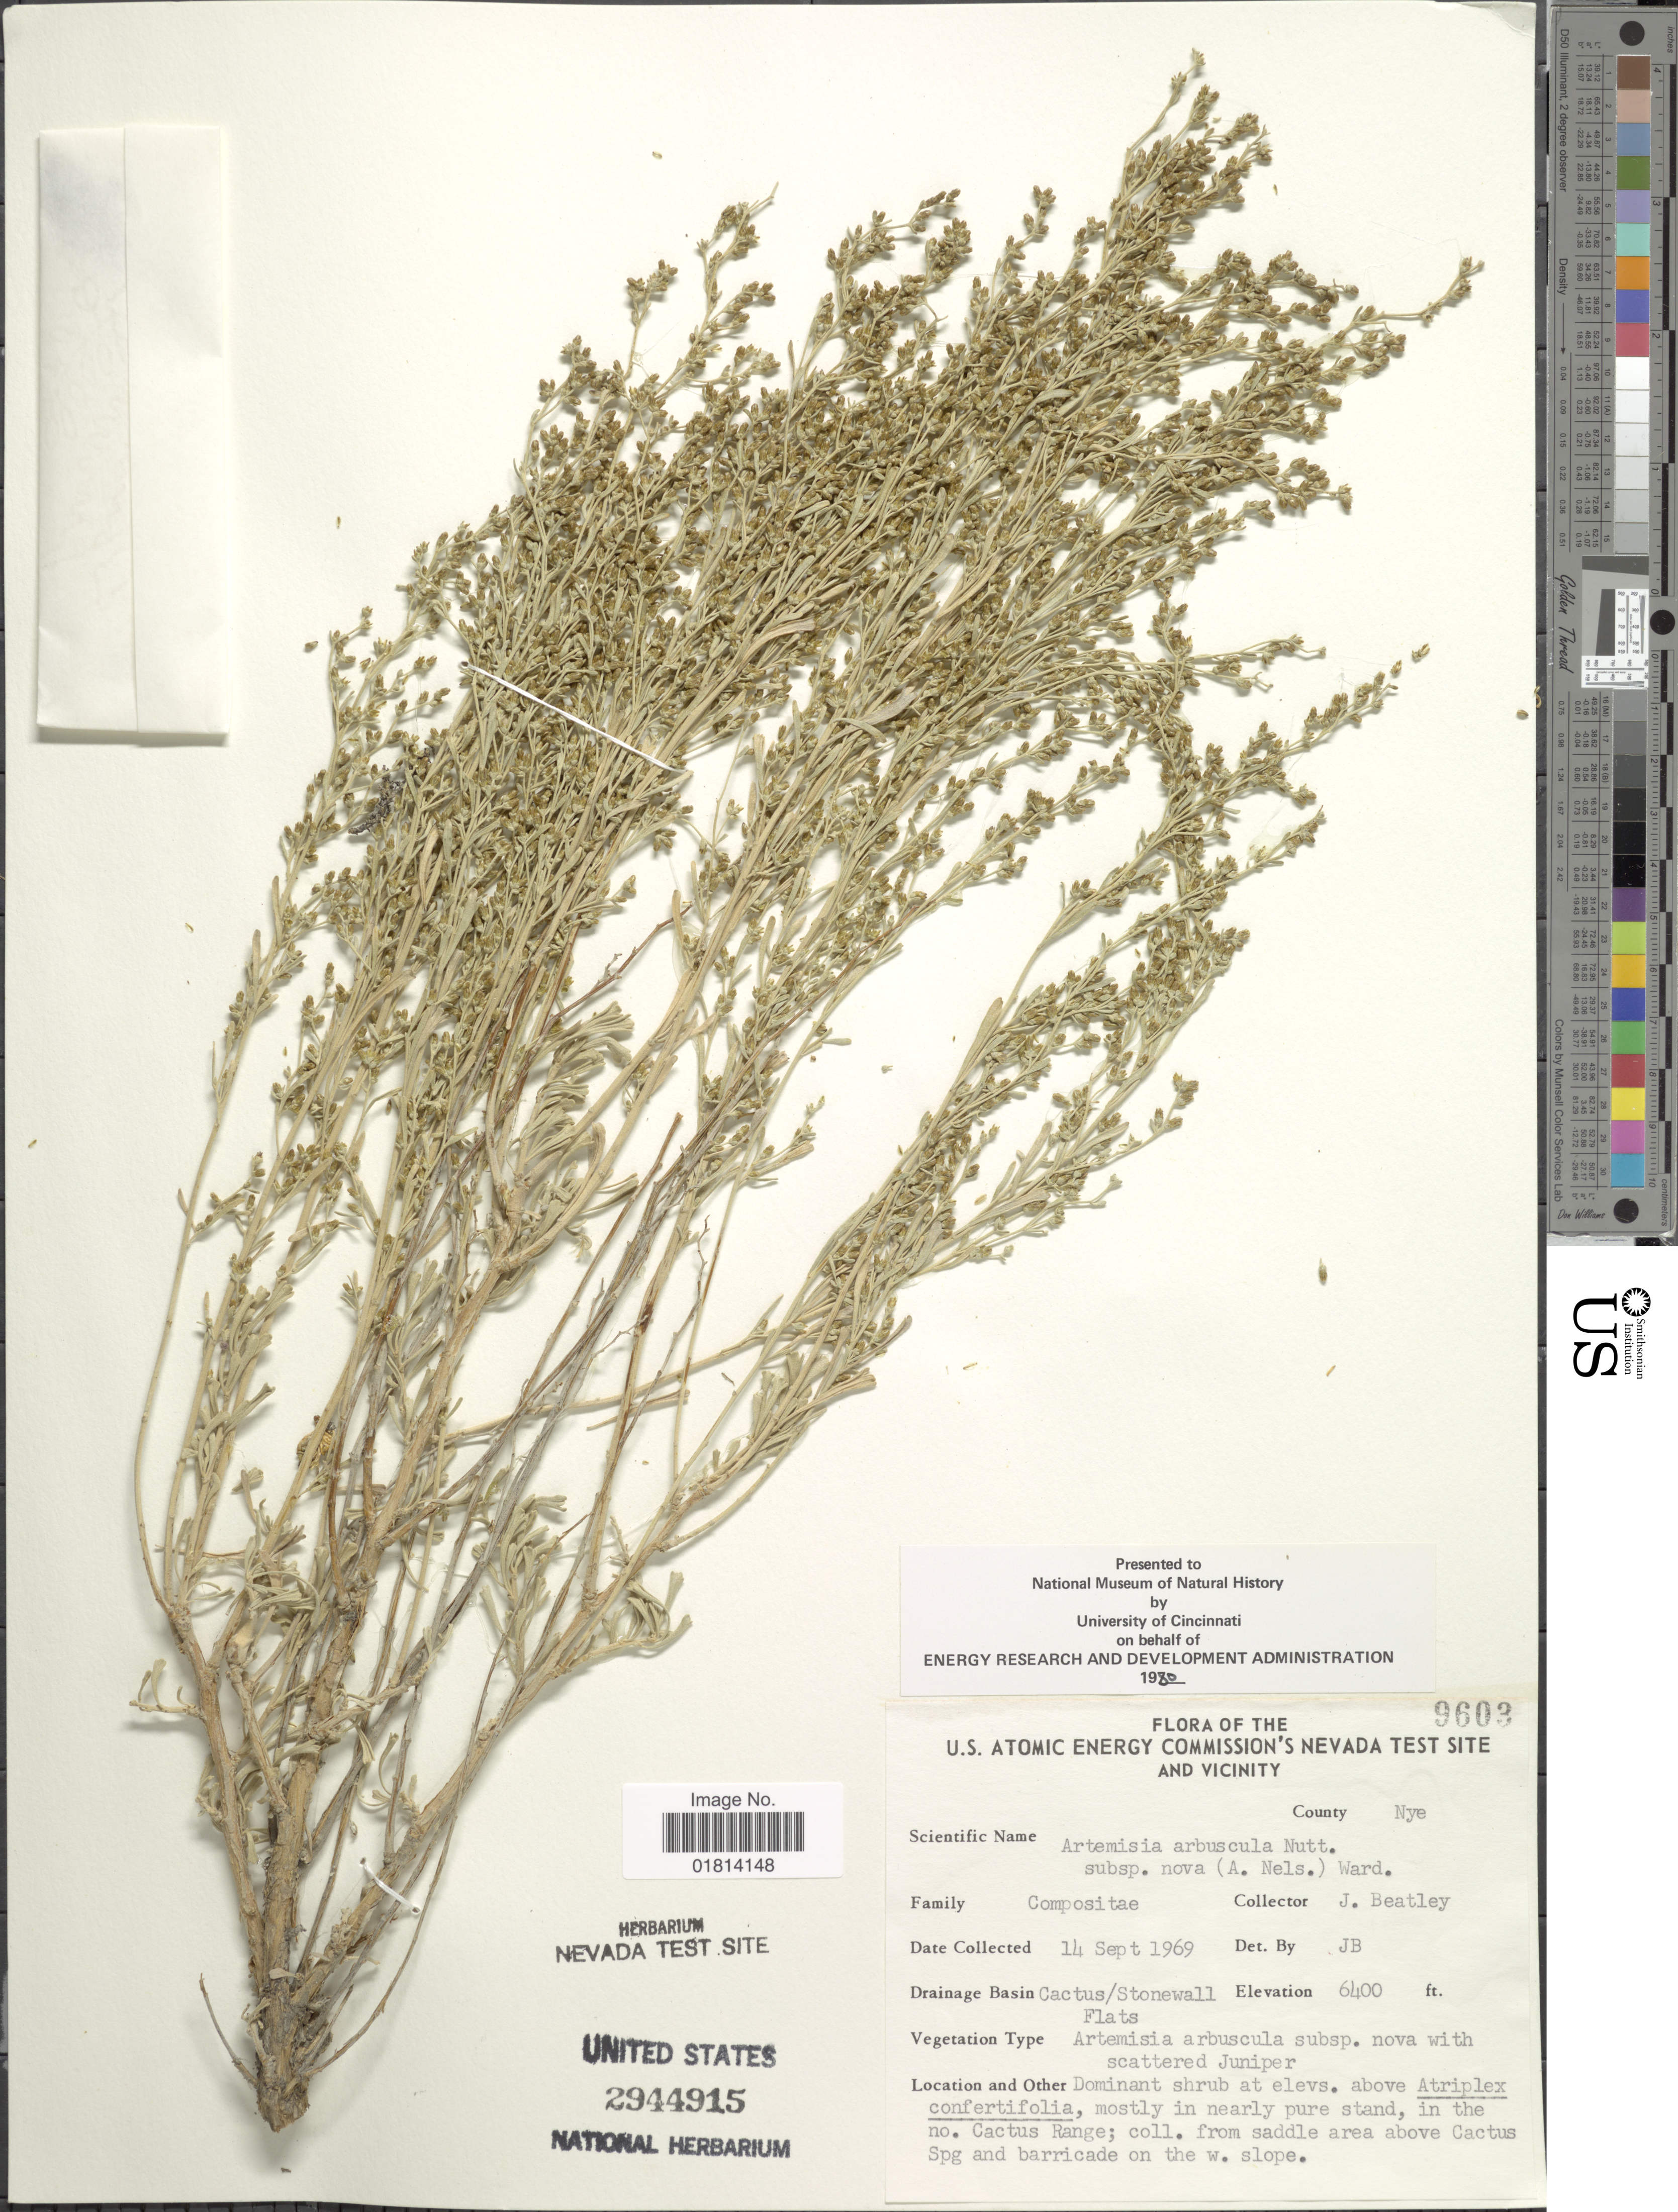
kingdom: Plantae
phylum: Tracheophyta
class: Magnoliopsida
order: Asterales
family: Asteraceae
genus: Artemisia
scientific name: Artemisia arbuscula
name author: Nutt.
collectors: J. C. Beatley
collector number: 9603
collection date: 1969-09-14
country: United States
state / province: Nevada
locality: U.S. Atomic Energy Commission's Nevada Test Site and Vicinity. County Nye. Cactus/Stonewall Flats. Mostly in nearly pure stand, in the no. Cactus Range; coll. from saddle area above Cactus Spg and barricade on the w. slope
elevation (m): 1951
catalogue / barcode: US 2944915